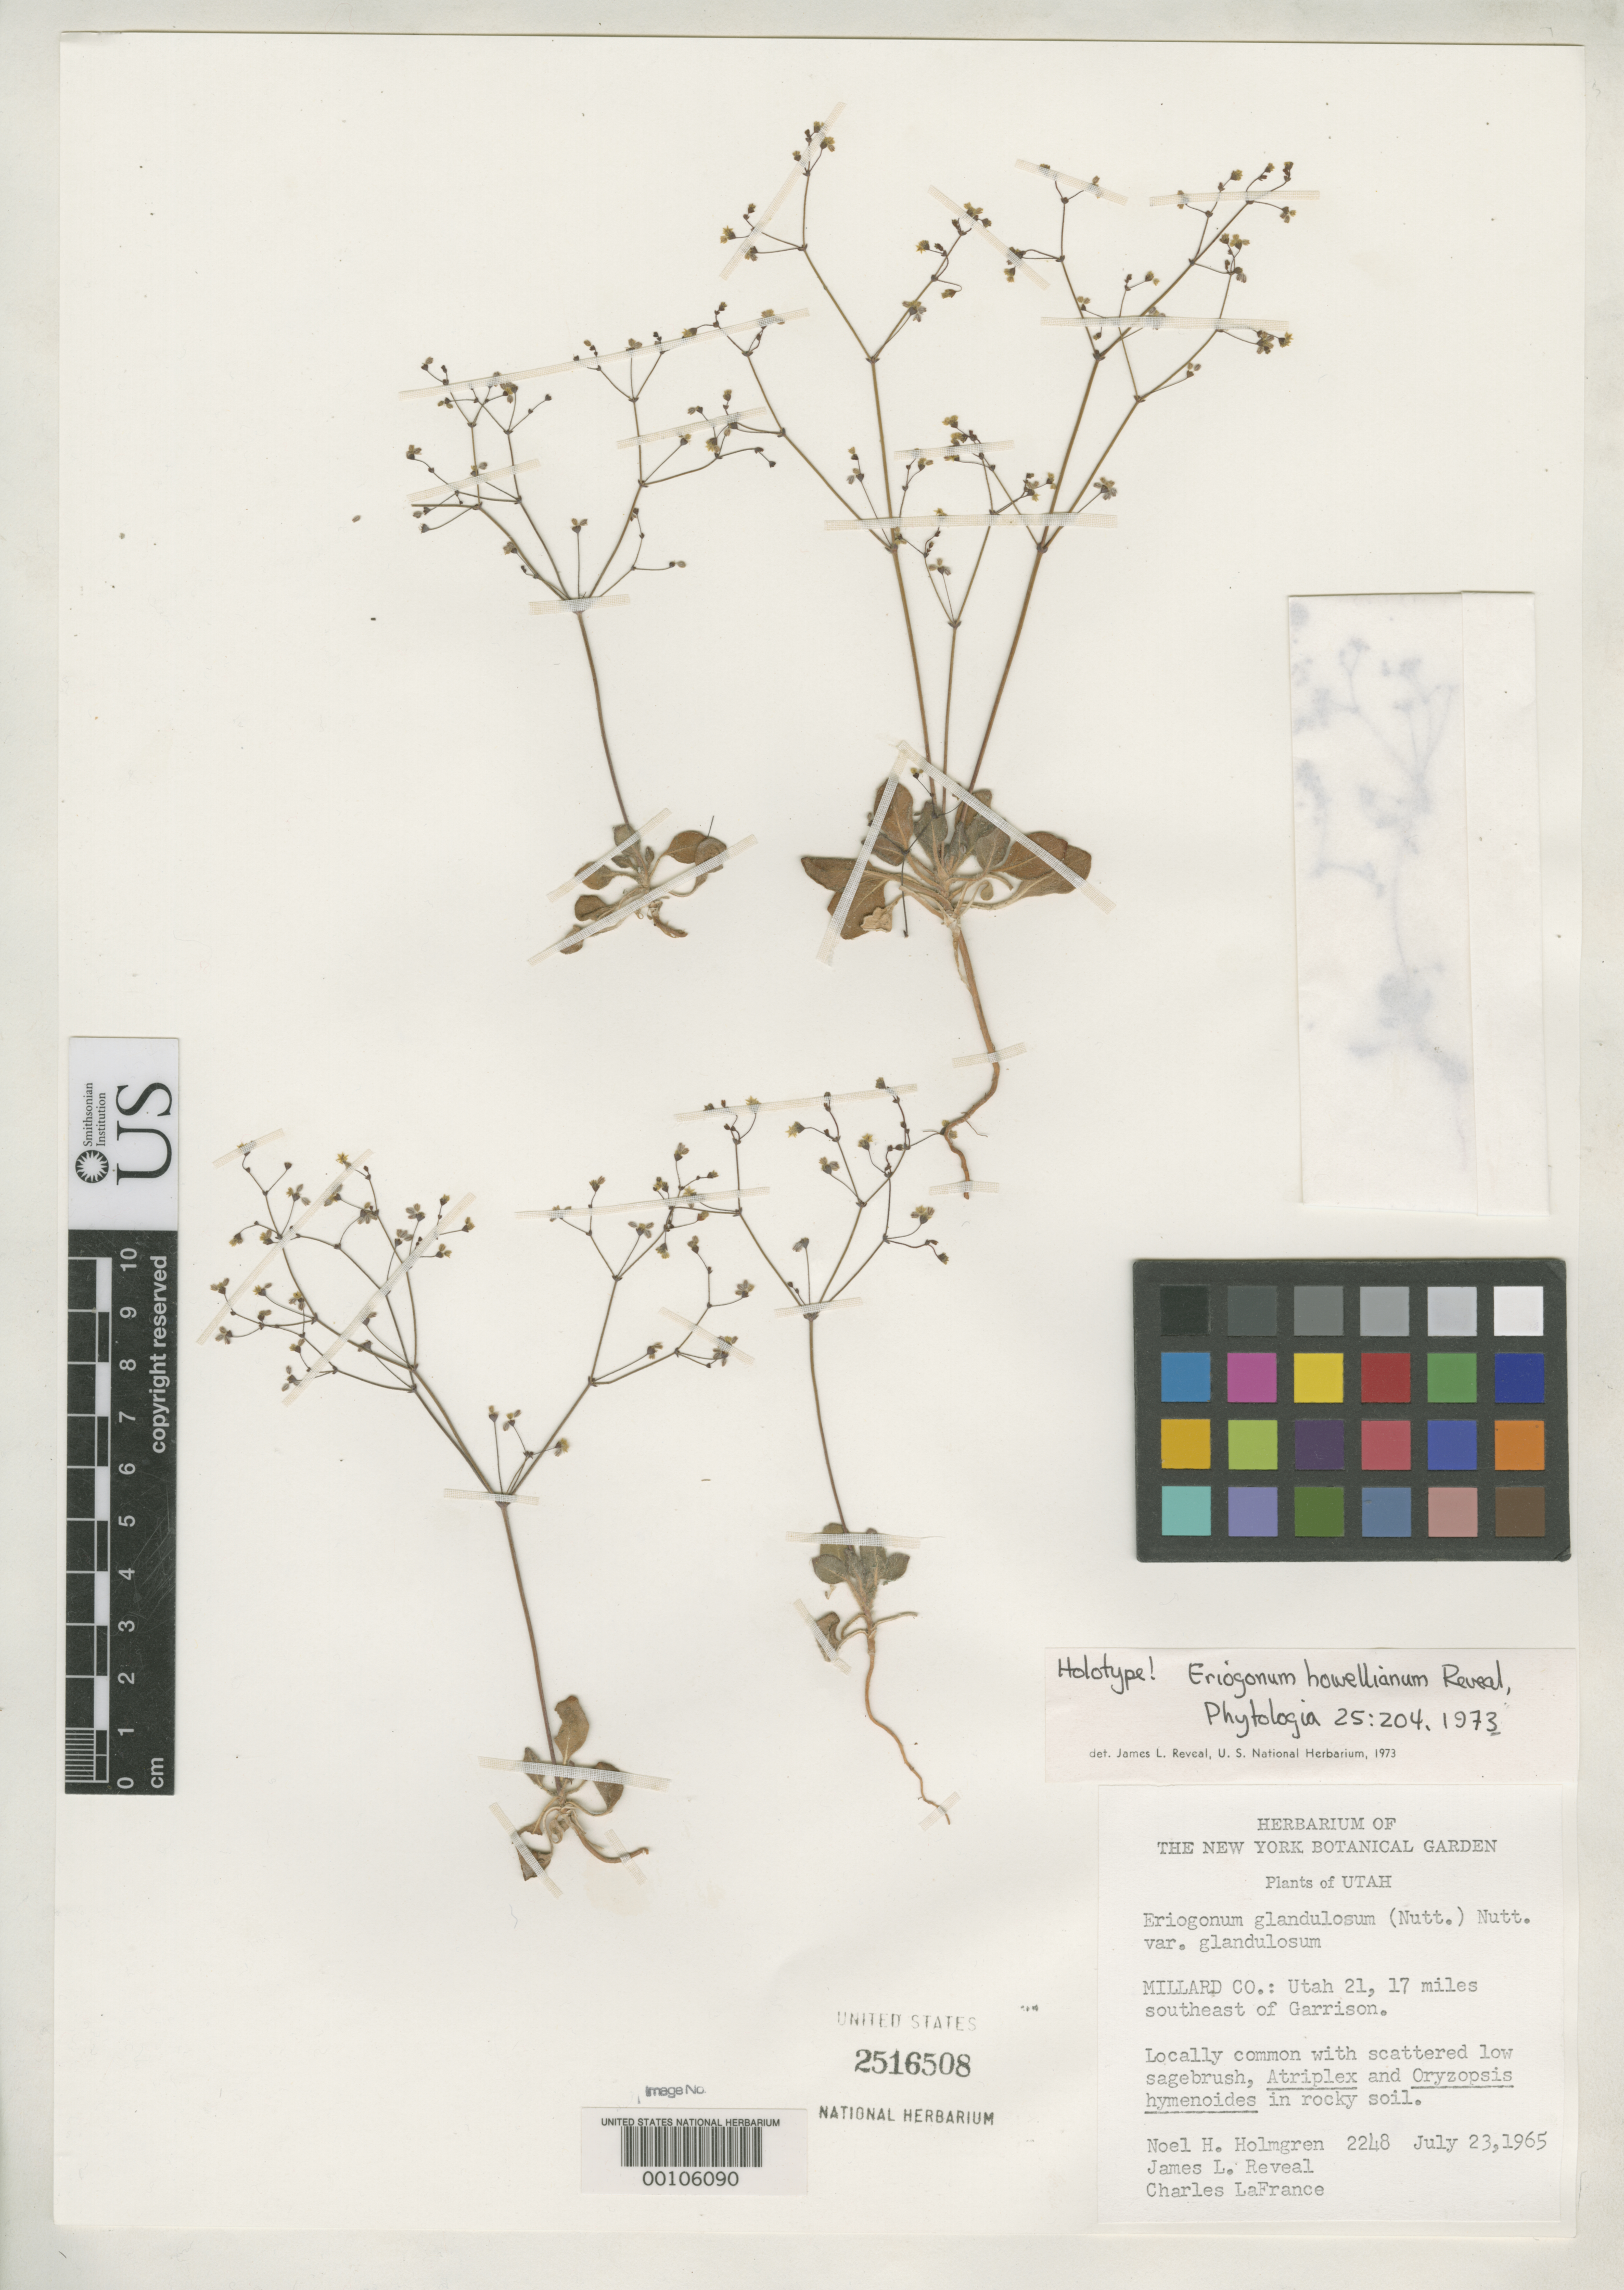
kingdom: Plantae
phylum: Tracheophyta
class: Magnoliopsida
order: Caryophyllales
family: Polygonaceae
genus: Eriogonum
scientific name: Eriogonum howellianum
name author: Reveal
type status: Holotype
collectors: N. H. Holmgren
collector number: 2248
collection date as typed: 23 Jul 1965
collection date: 1965-07-23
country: United States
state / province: Utah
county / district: Millard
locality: Southeast of Garrison.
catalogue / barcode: US 2516508